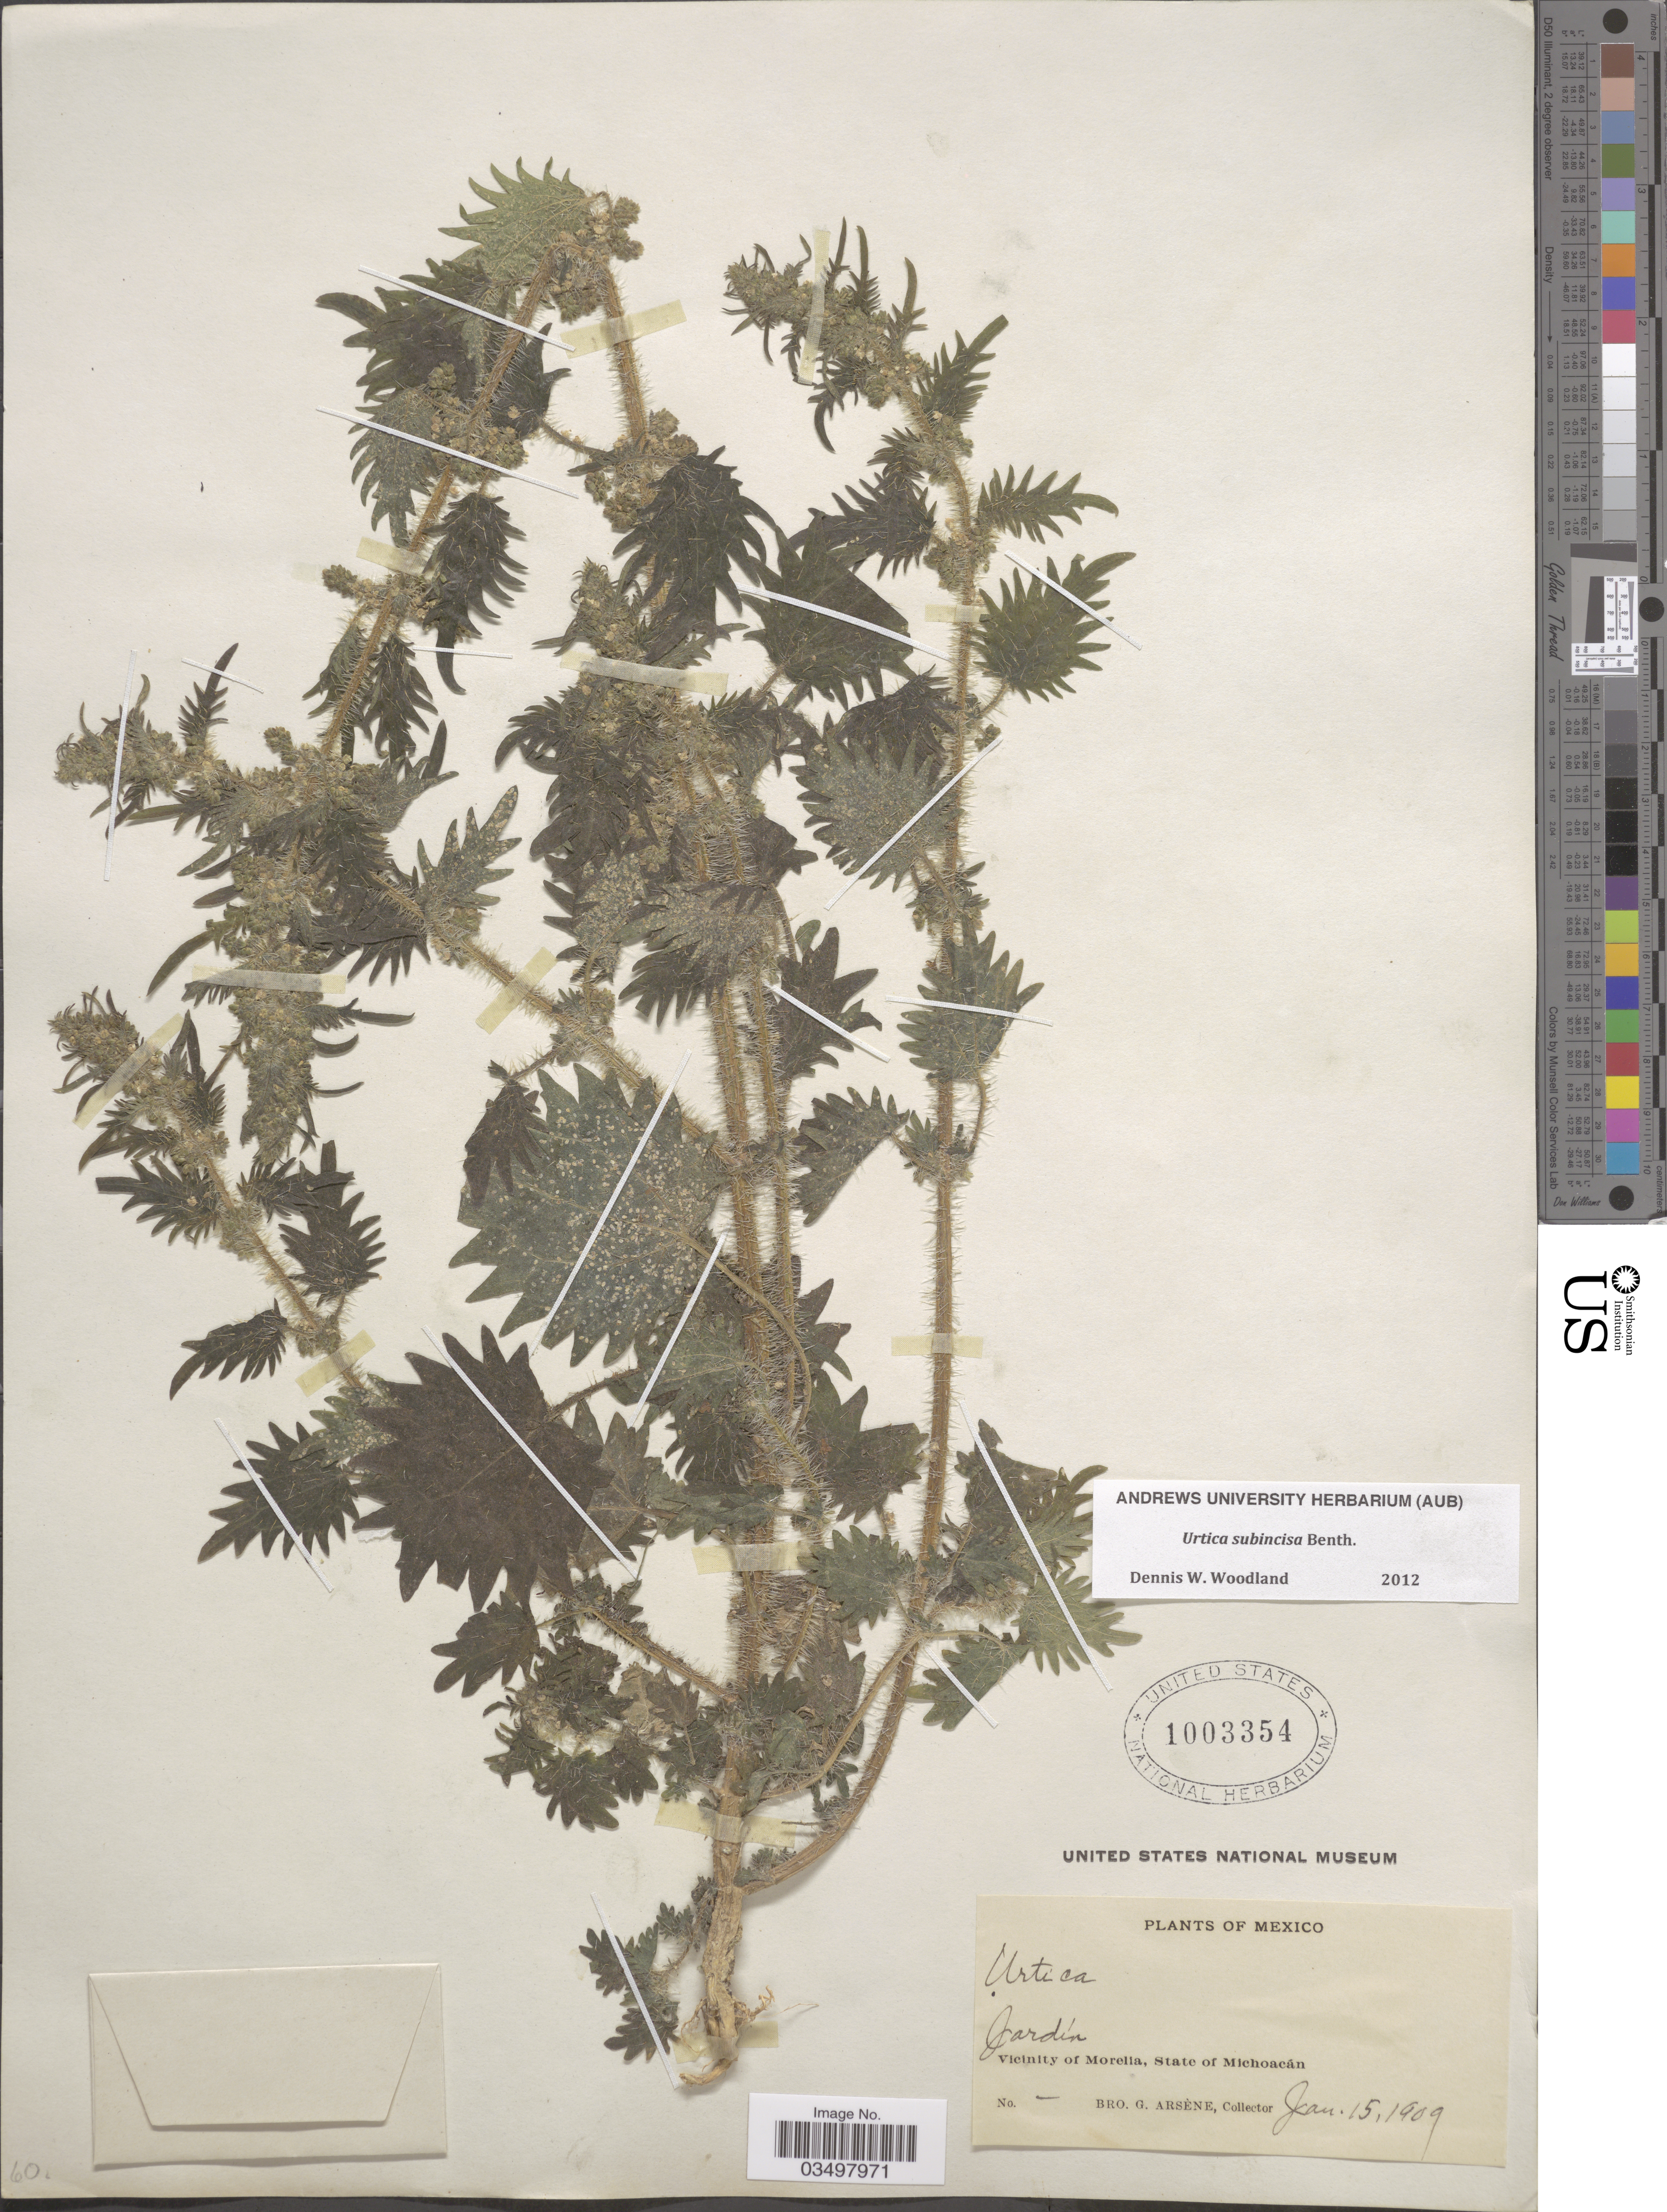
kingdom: Plantae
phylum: Tracheophyta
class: Magnoliopsida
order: Rosales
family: Urticaceae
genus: Urtica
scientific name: Urtica subincisa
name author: Benth.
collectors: Bro. G. Arsène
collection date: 1909-01-15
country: Mexico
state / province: Michoacán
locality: Jardín. Vicinity of Morelia.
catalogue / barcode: US 1003354